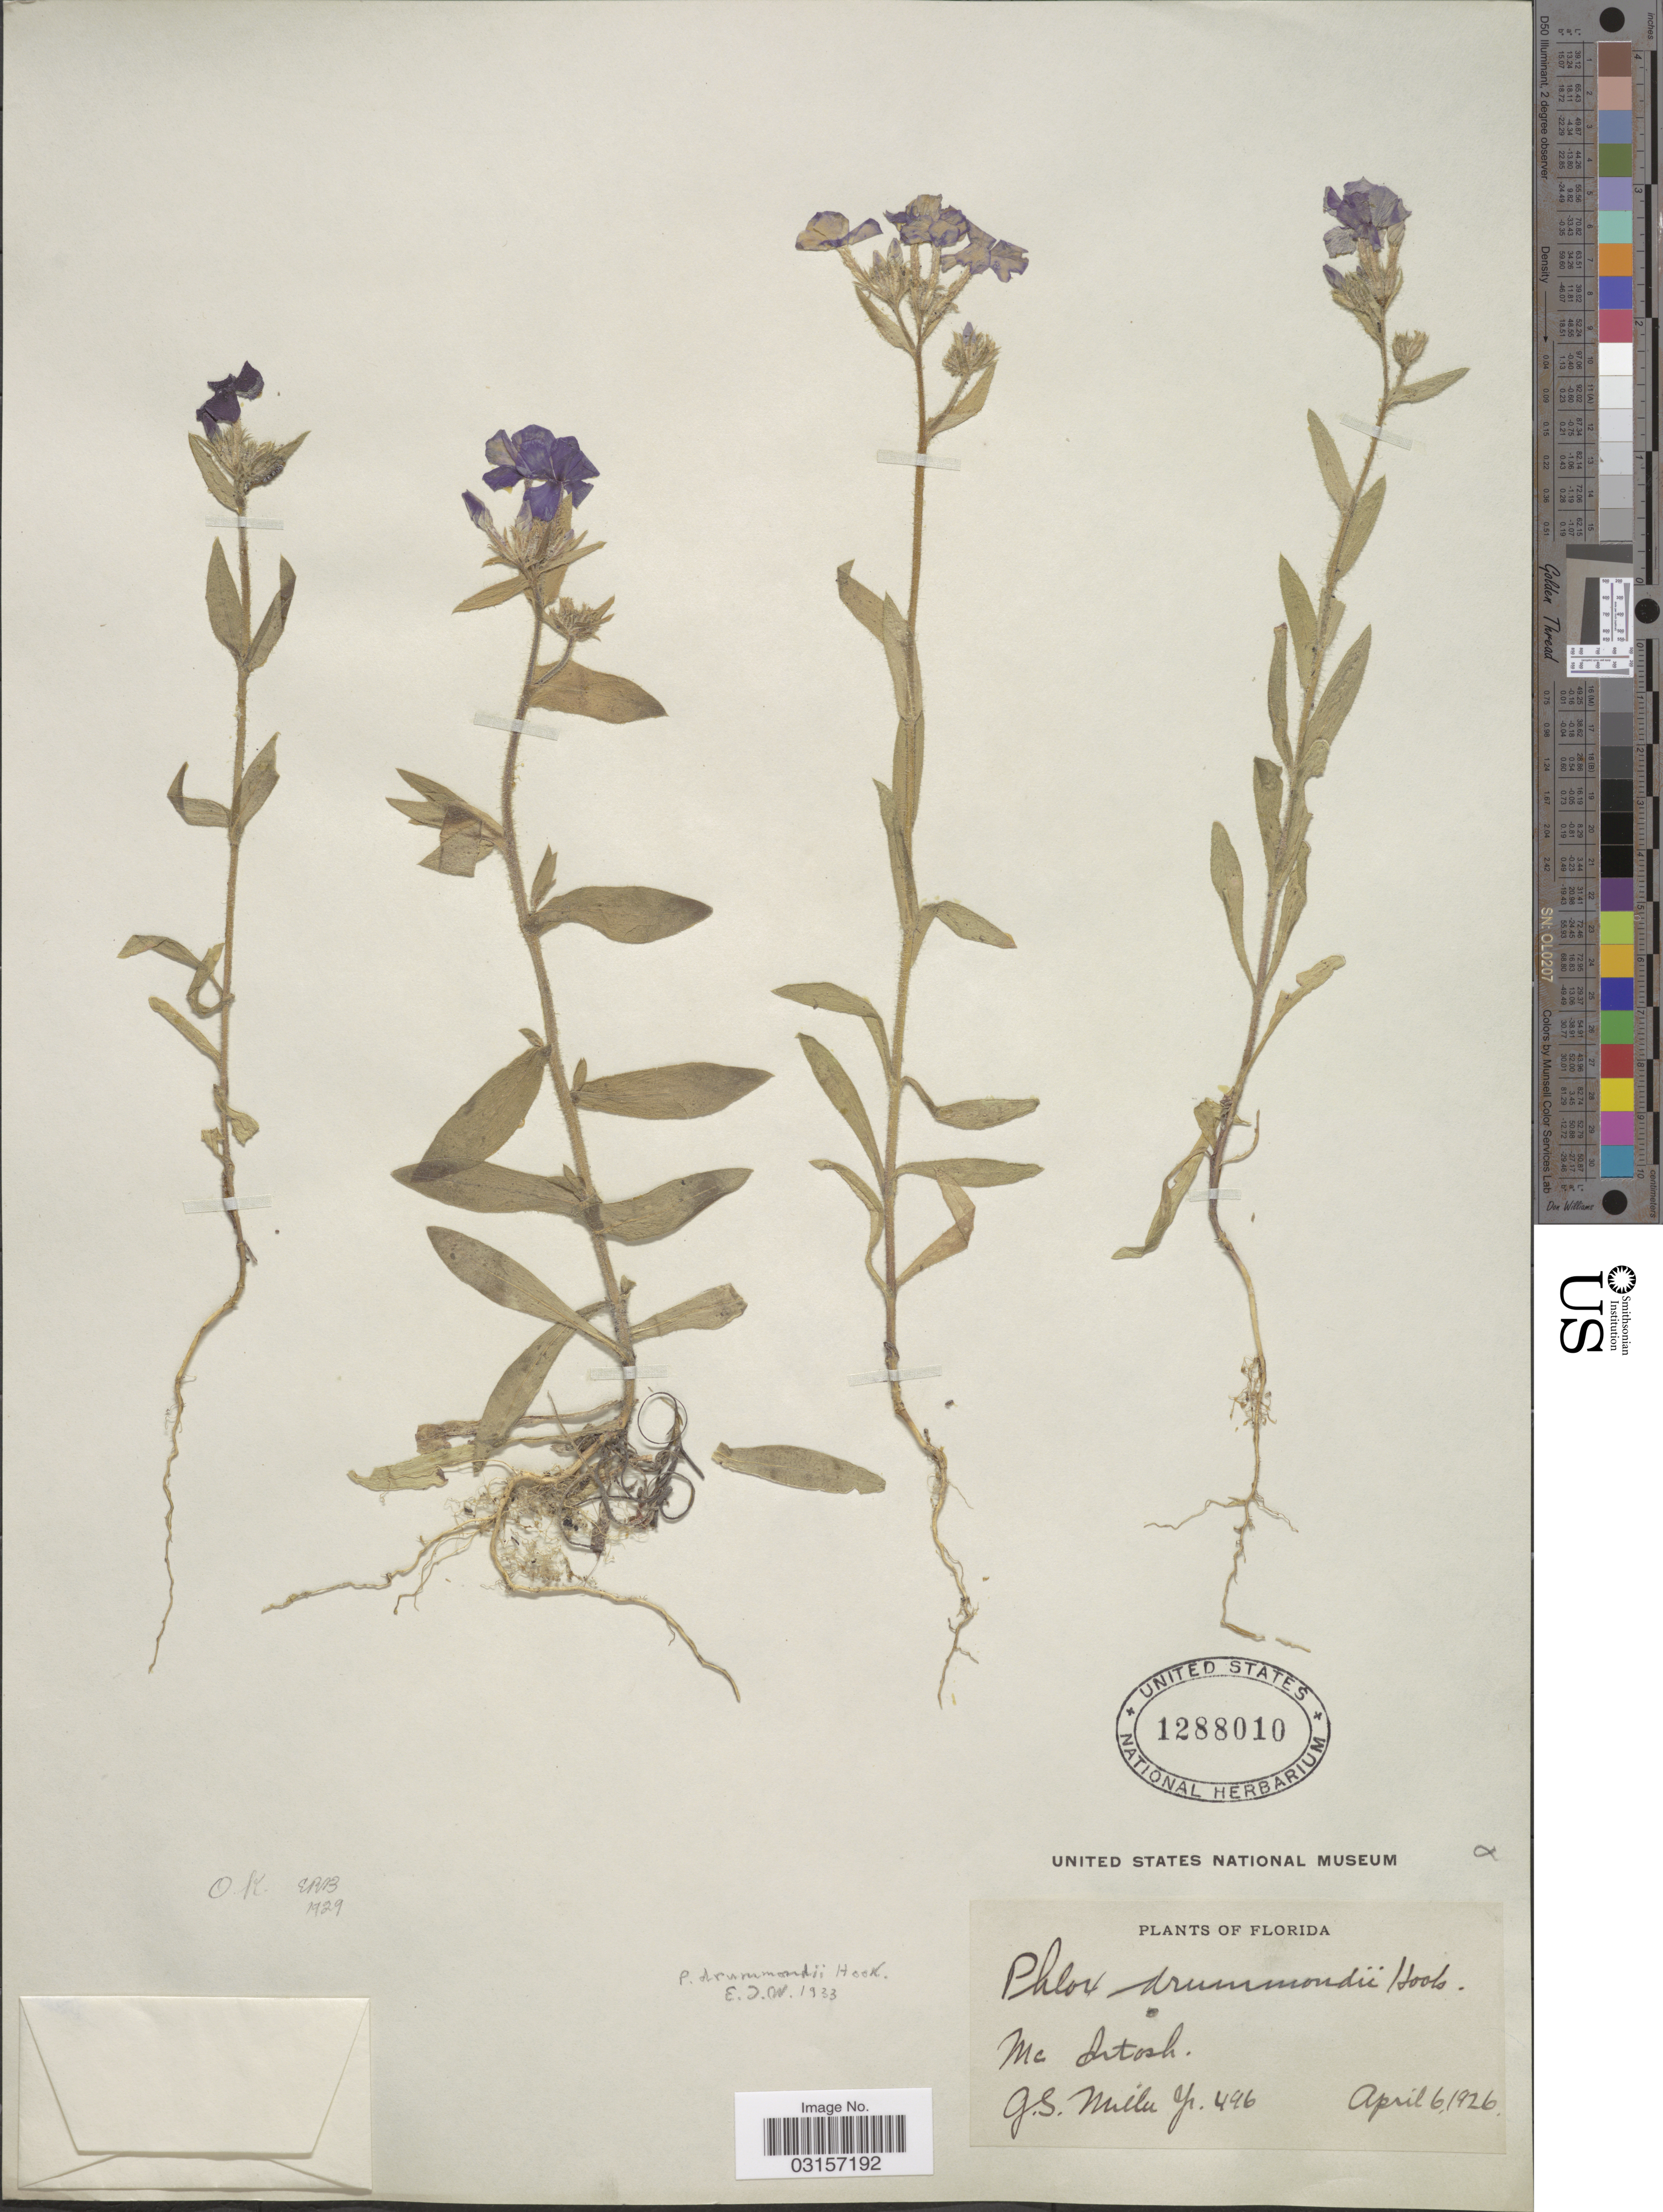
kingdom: Plantae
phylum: Tracheophyta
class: Magnoliopsida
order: Ericales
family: Polemoniaceae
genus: Phlox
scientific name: Phlox drummondii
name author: Hook.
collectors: G. S. Miller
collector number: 446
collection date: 1926-04-06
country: United States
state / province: Florida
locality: Mc Intosh.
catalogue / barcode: US 1288010